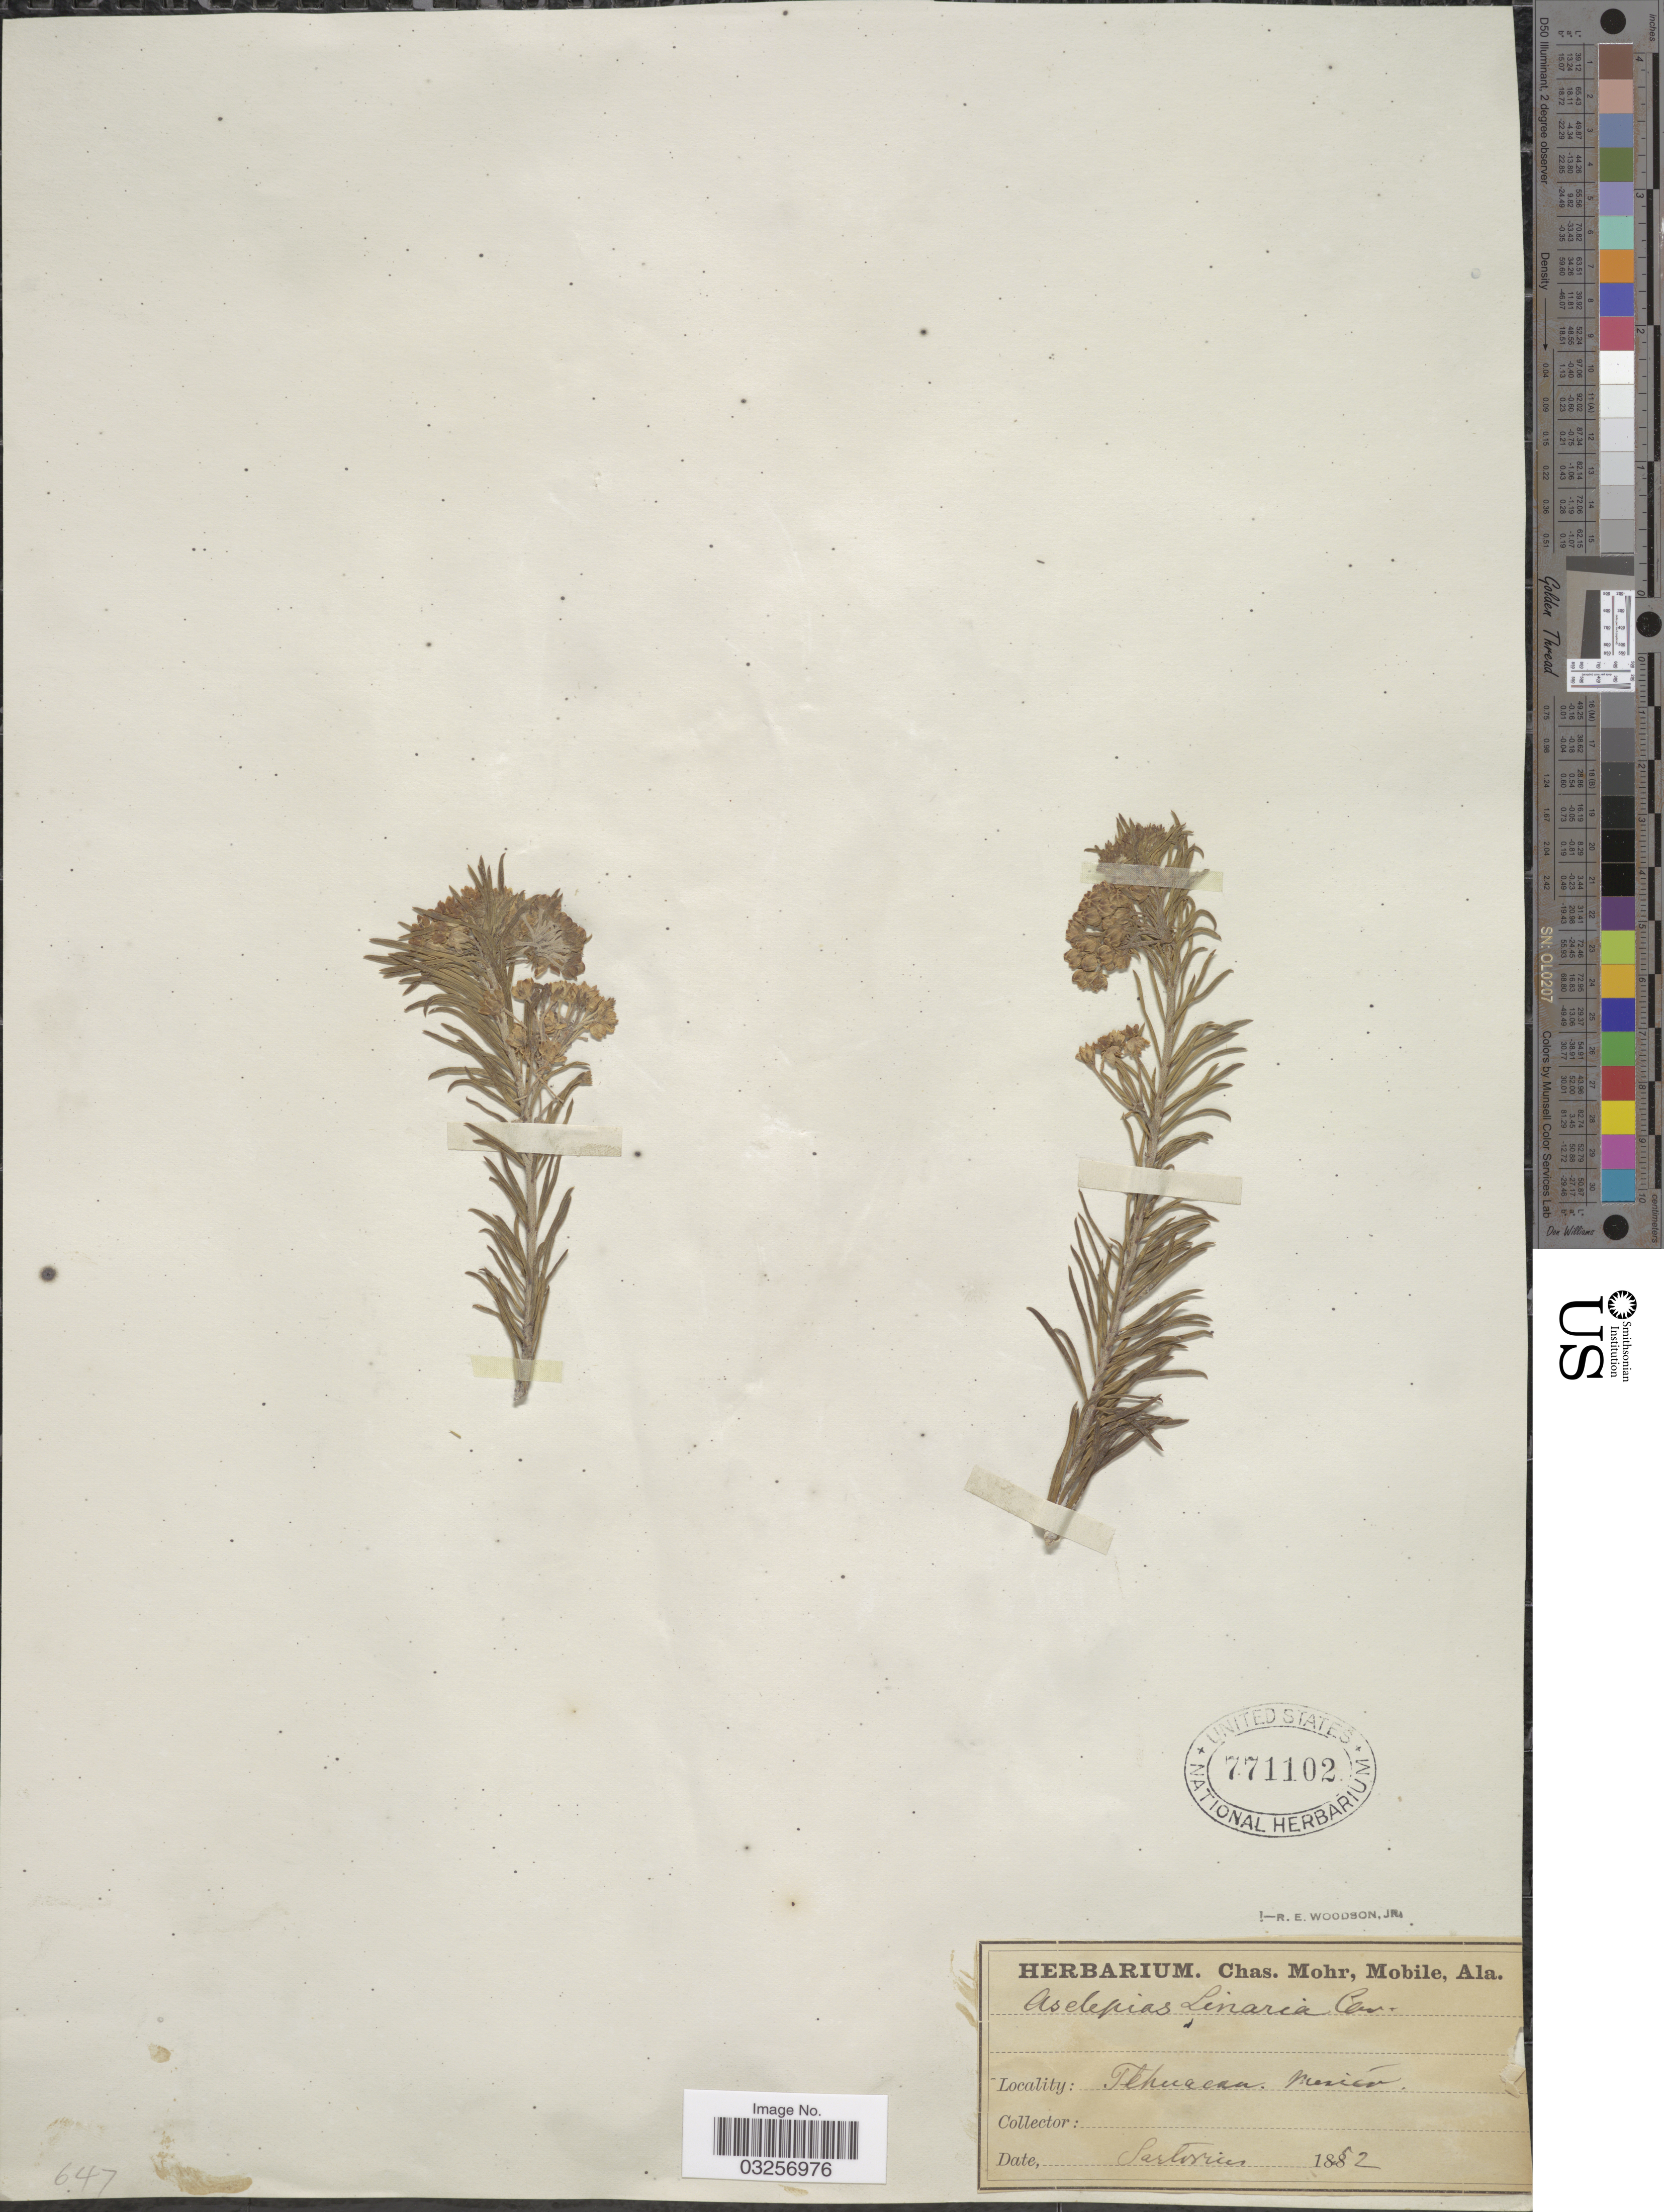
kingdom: Plantae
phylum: Tracheophyta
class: Magnoliopsida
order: Gentianales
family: Apocynaceae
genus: Asclepias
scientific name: Asclepias linaria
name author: Cav.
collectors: -. Sartorius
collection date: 1852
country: Mexico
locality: Tehuacan.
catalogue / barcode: US 771102